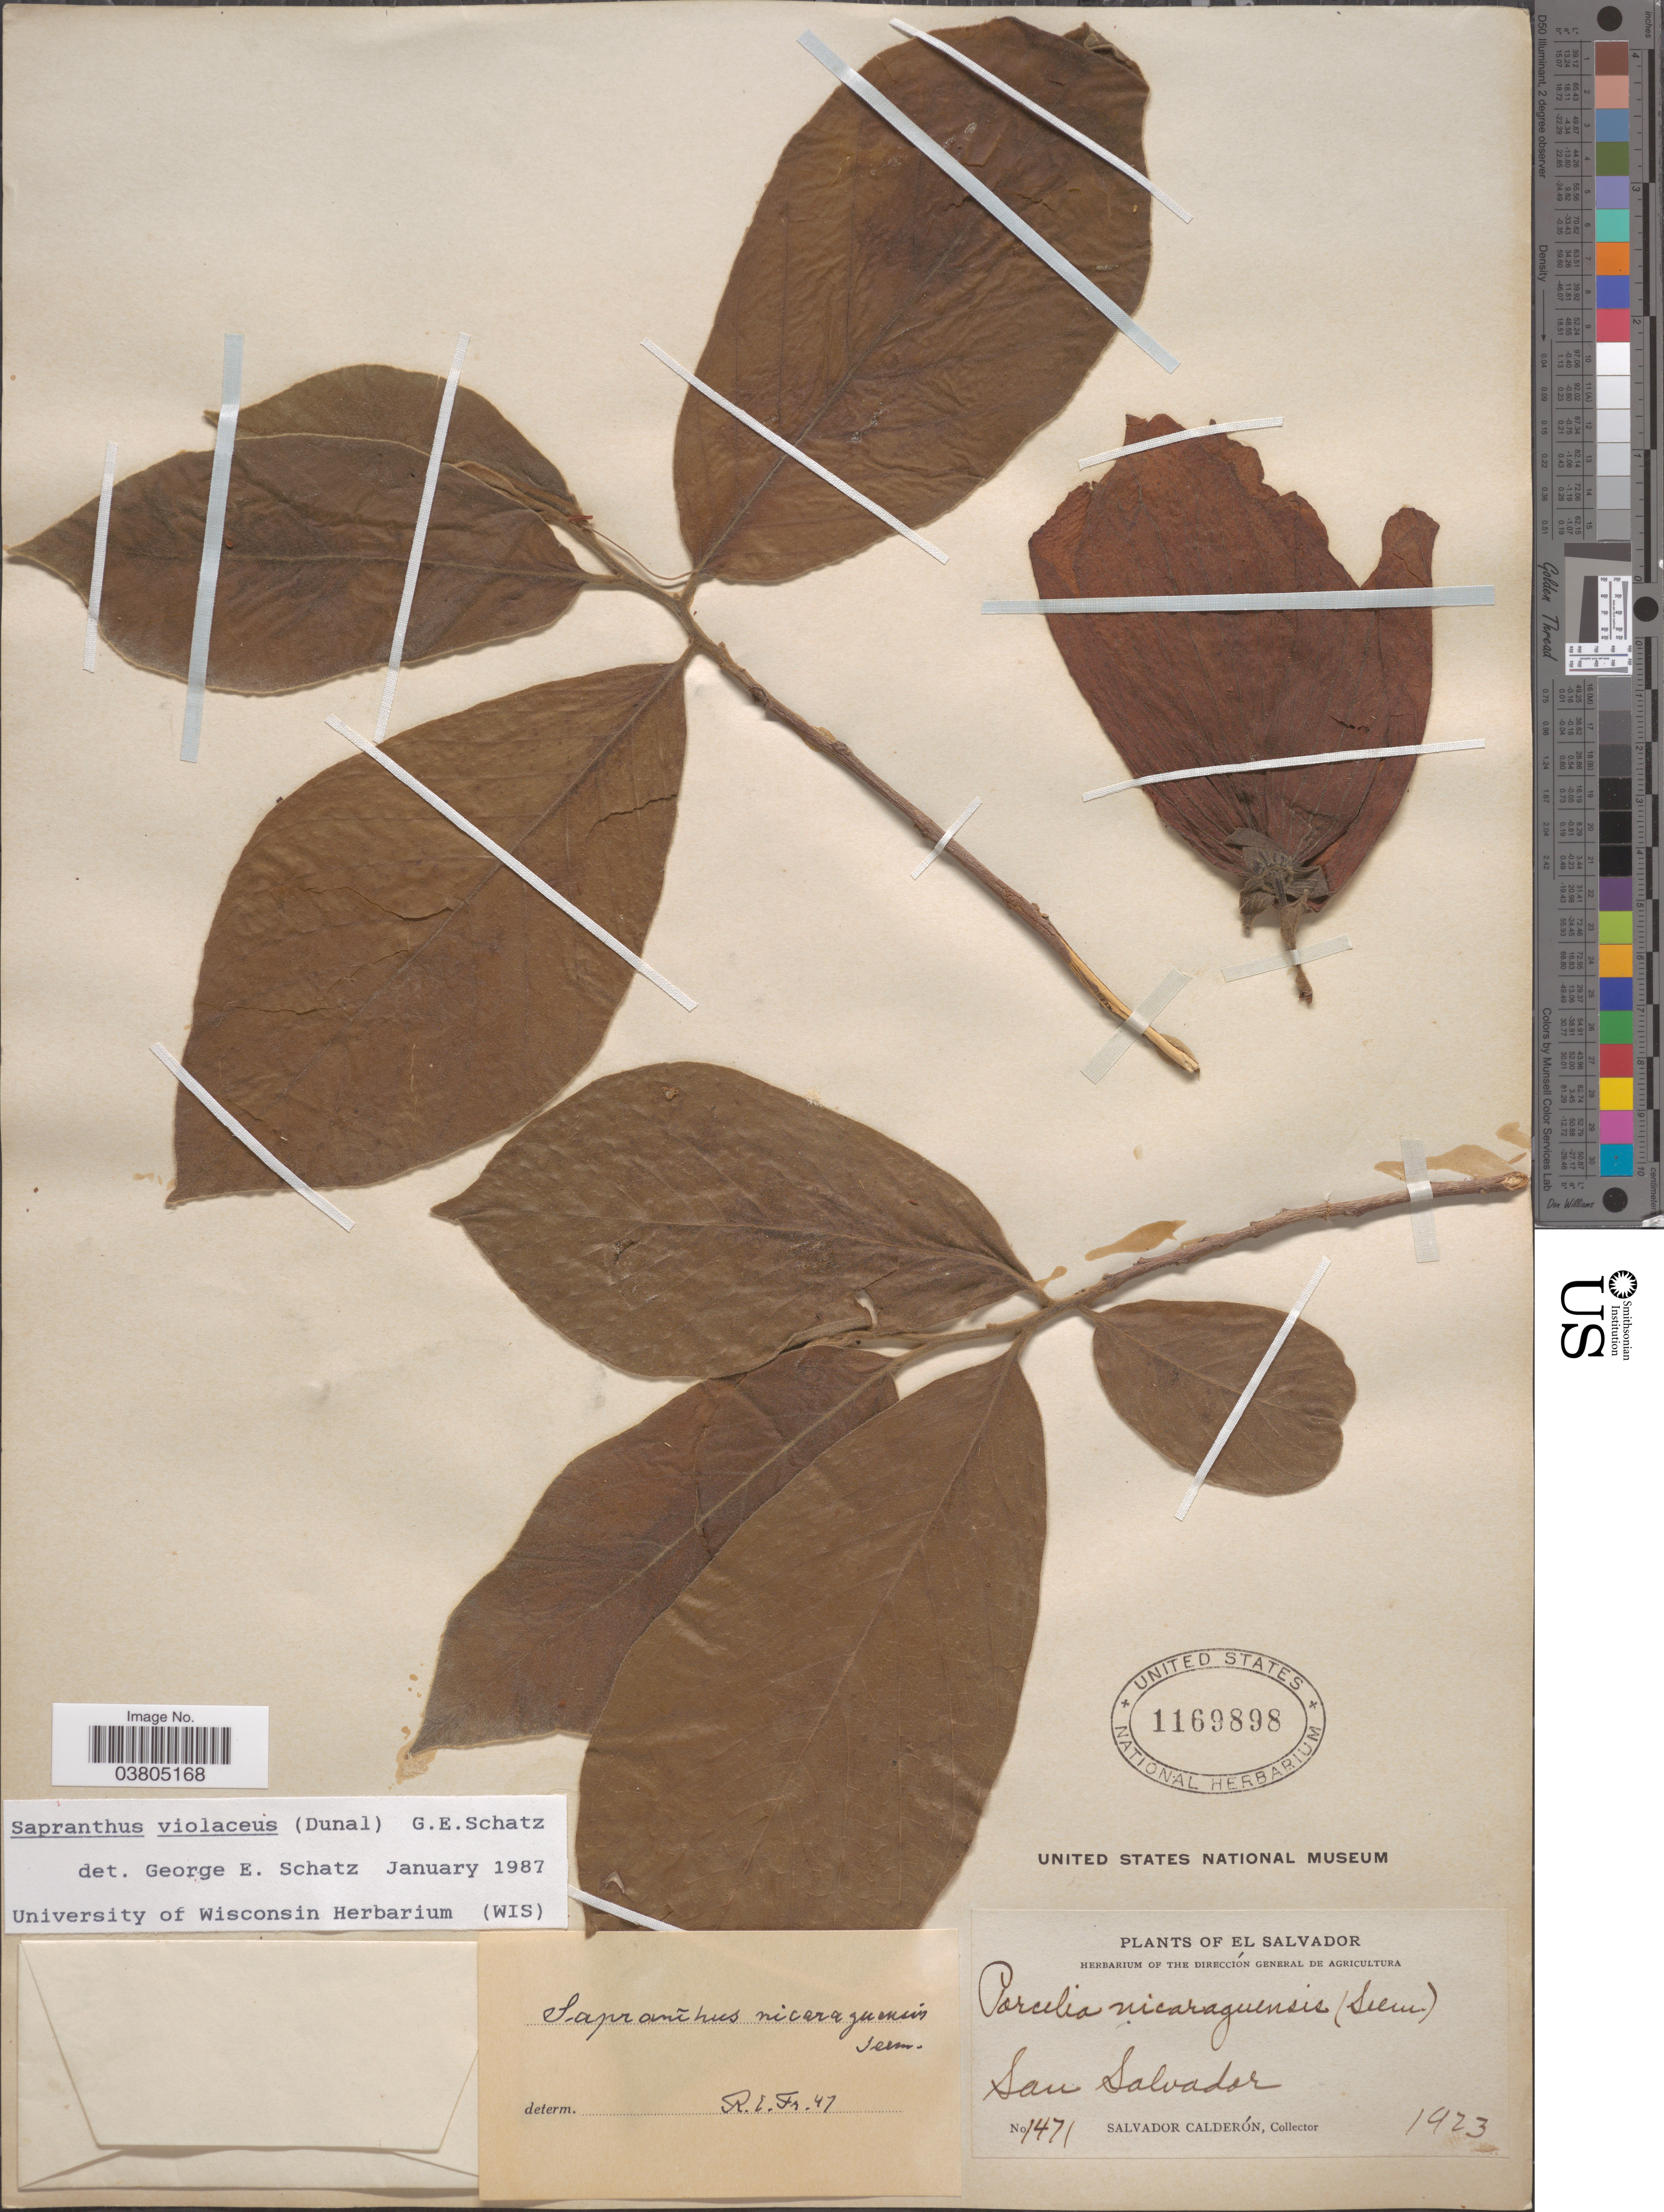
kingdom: Plantae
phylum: Tracheophyta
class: Magnoliopsida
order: Magnoliales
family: Annonaceae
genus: Sapranthus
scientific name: Sapranthus violaceus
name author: (Dunal) Saff.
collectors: S. Calderón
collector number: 1471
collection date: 1923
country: El Salvador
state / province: San Salvador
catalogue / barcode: US 1169898